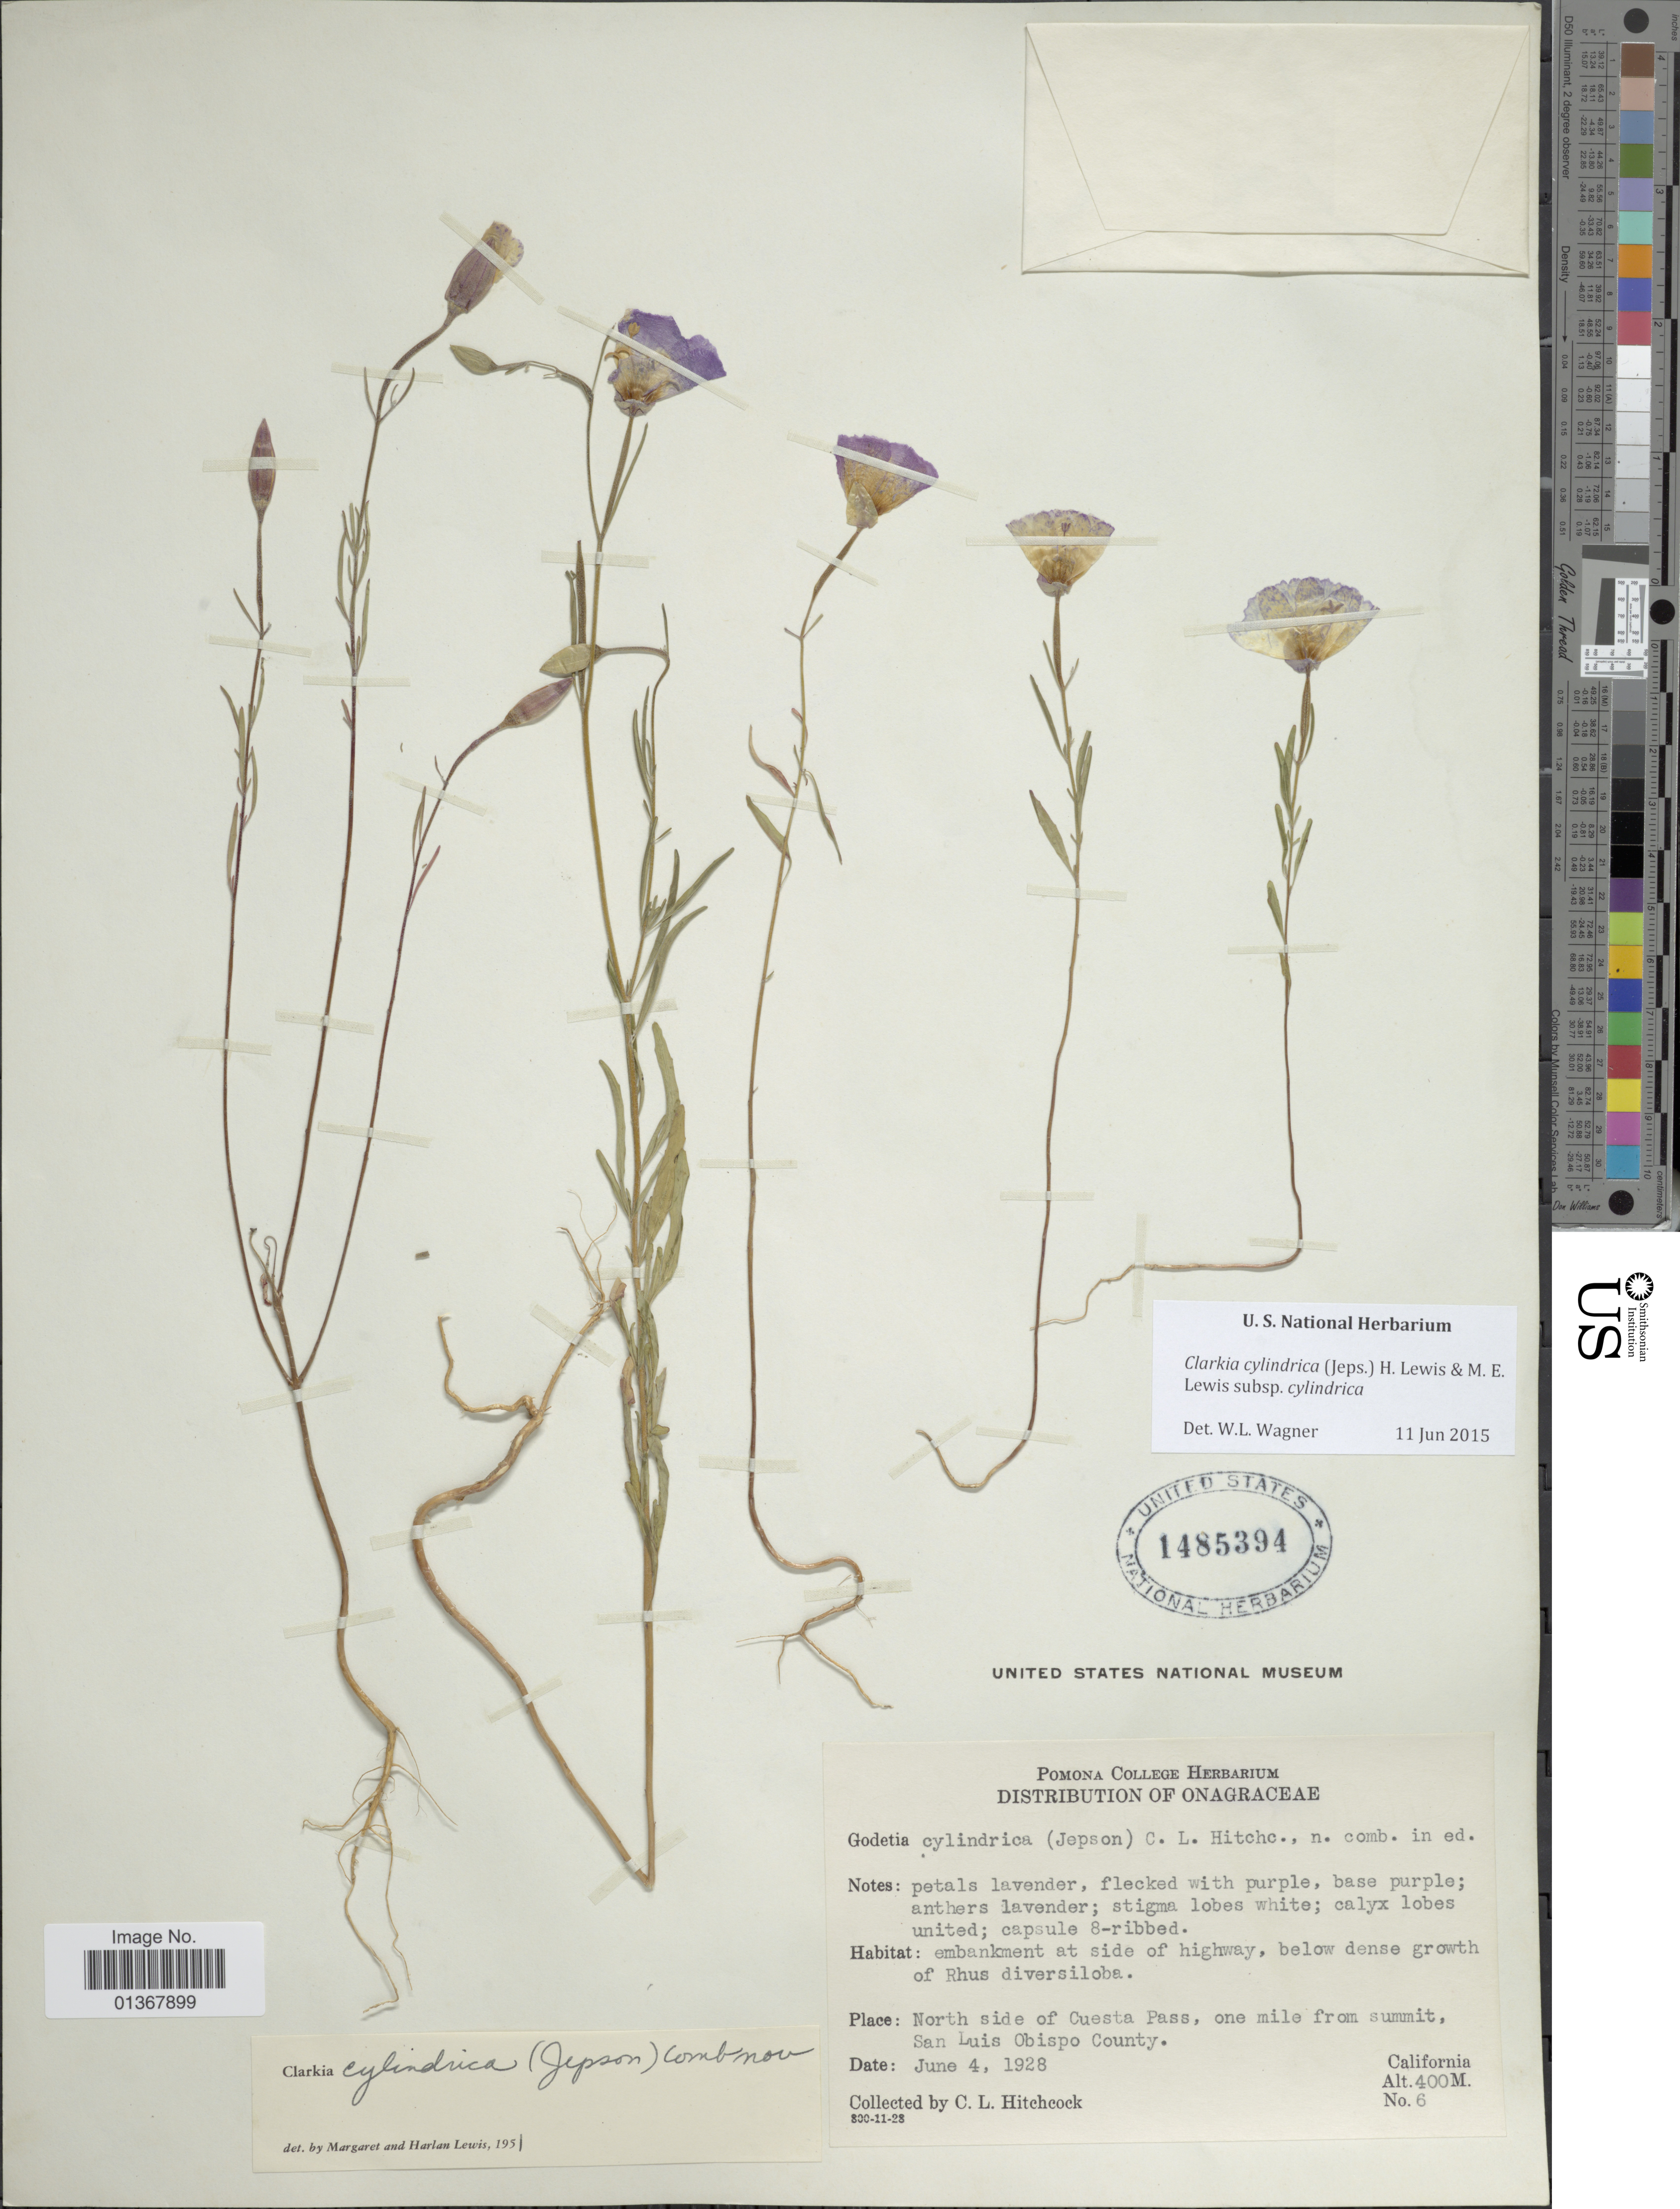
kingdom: Plantae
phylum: Tracheophyta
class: Magnoliopsida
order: Myrtales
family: Onagraceae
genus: Clarkia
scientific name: Clarkia cylindrica subsp. cylindrica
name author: (Jeps.) F. H. Lewis & M.R. Lewis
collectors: C. L. Hitchcock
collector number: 6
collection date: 1928-06-04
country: United States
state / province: California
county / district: San Luis Obispo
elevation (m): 400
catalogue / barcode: US 1485394